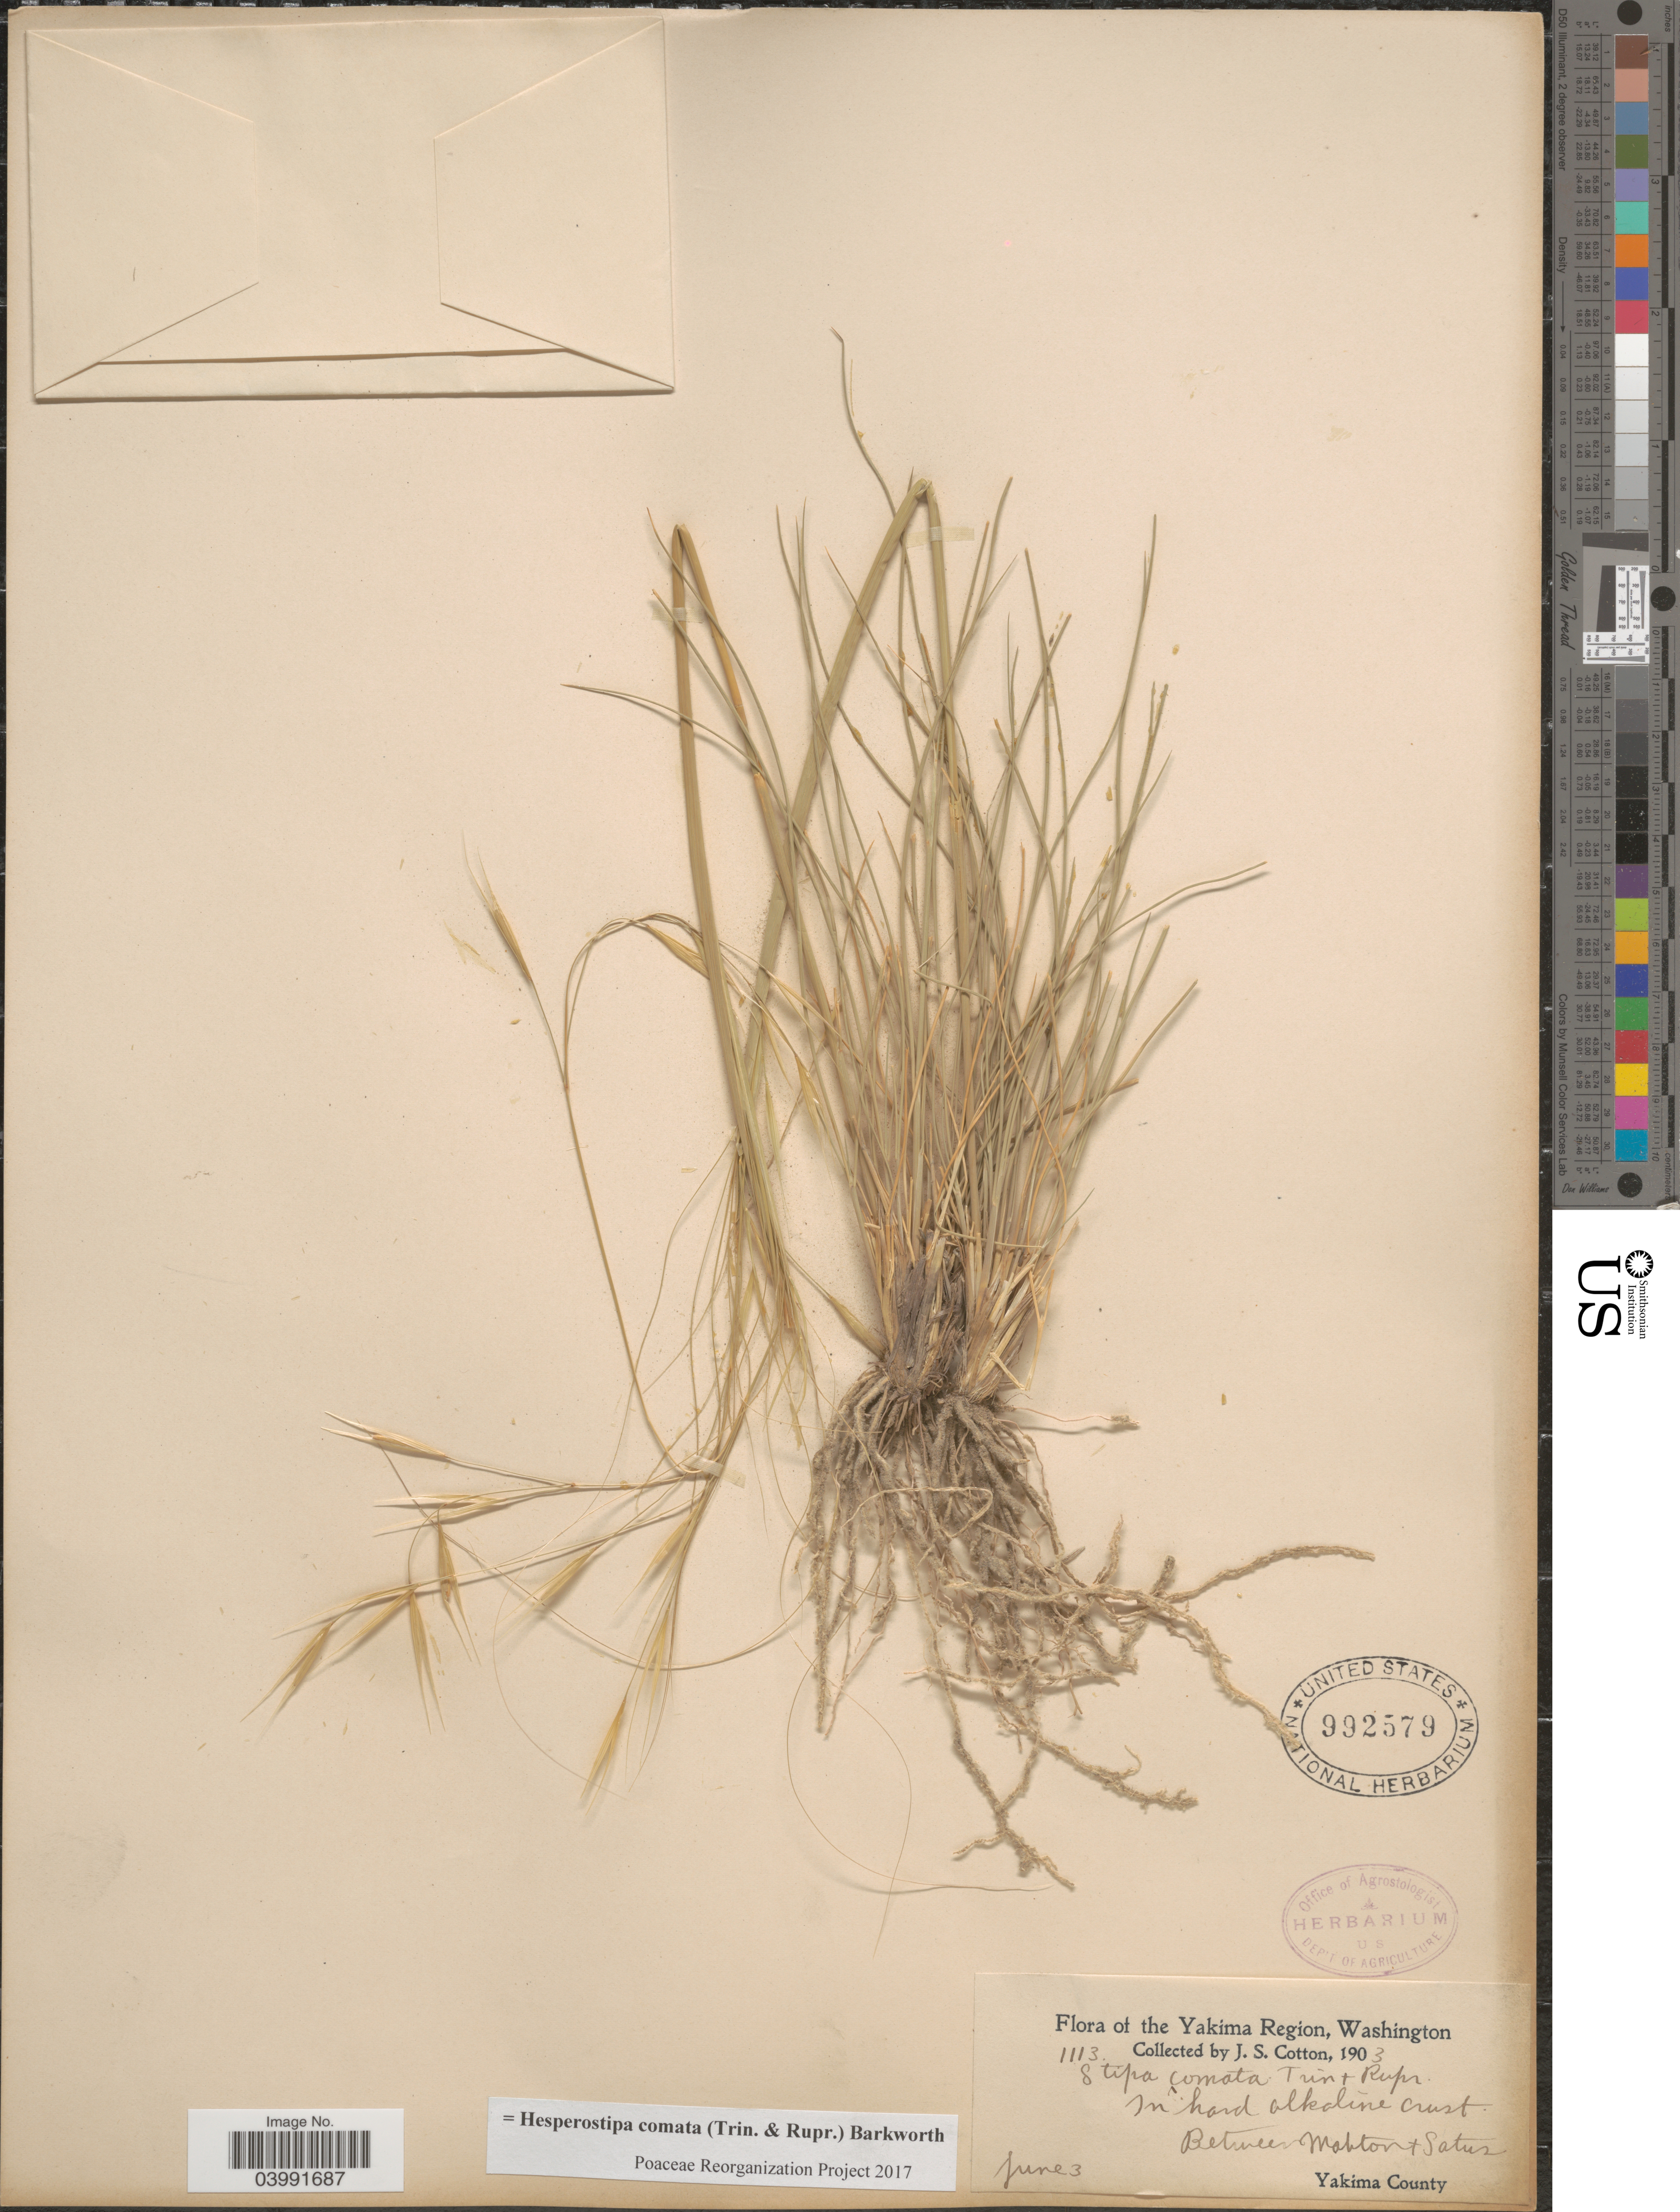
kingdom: Plantae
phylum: Tracheophyta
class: Liliopsida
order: Poales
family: Poaceae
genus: Hesperostipa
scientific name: Hesperostipa comata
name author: (Trin. & Rupr.) Barkworth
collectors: J. S. Cotton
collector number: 1113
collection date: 1903-06-03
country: United States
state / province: Washington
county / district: Yakima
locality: The Yakima Region. Between Mabton + Satus. Yakima County.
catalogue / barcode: US 992579